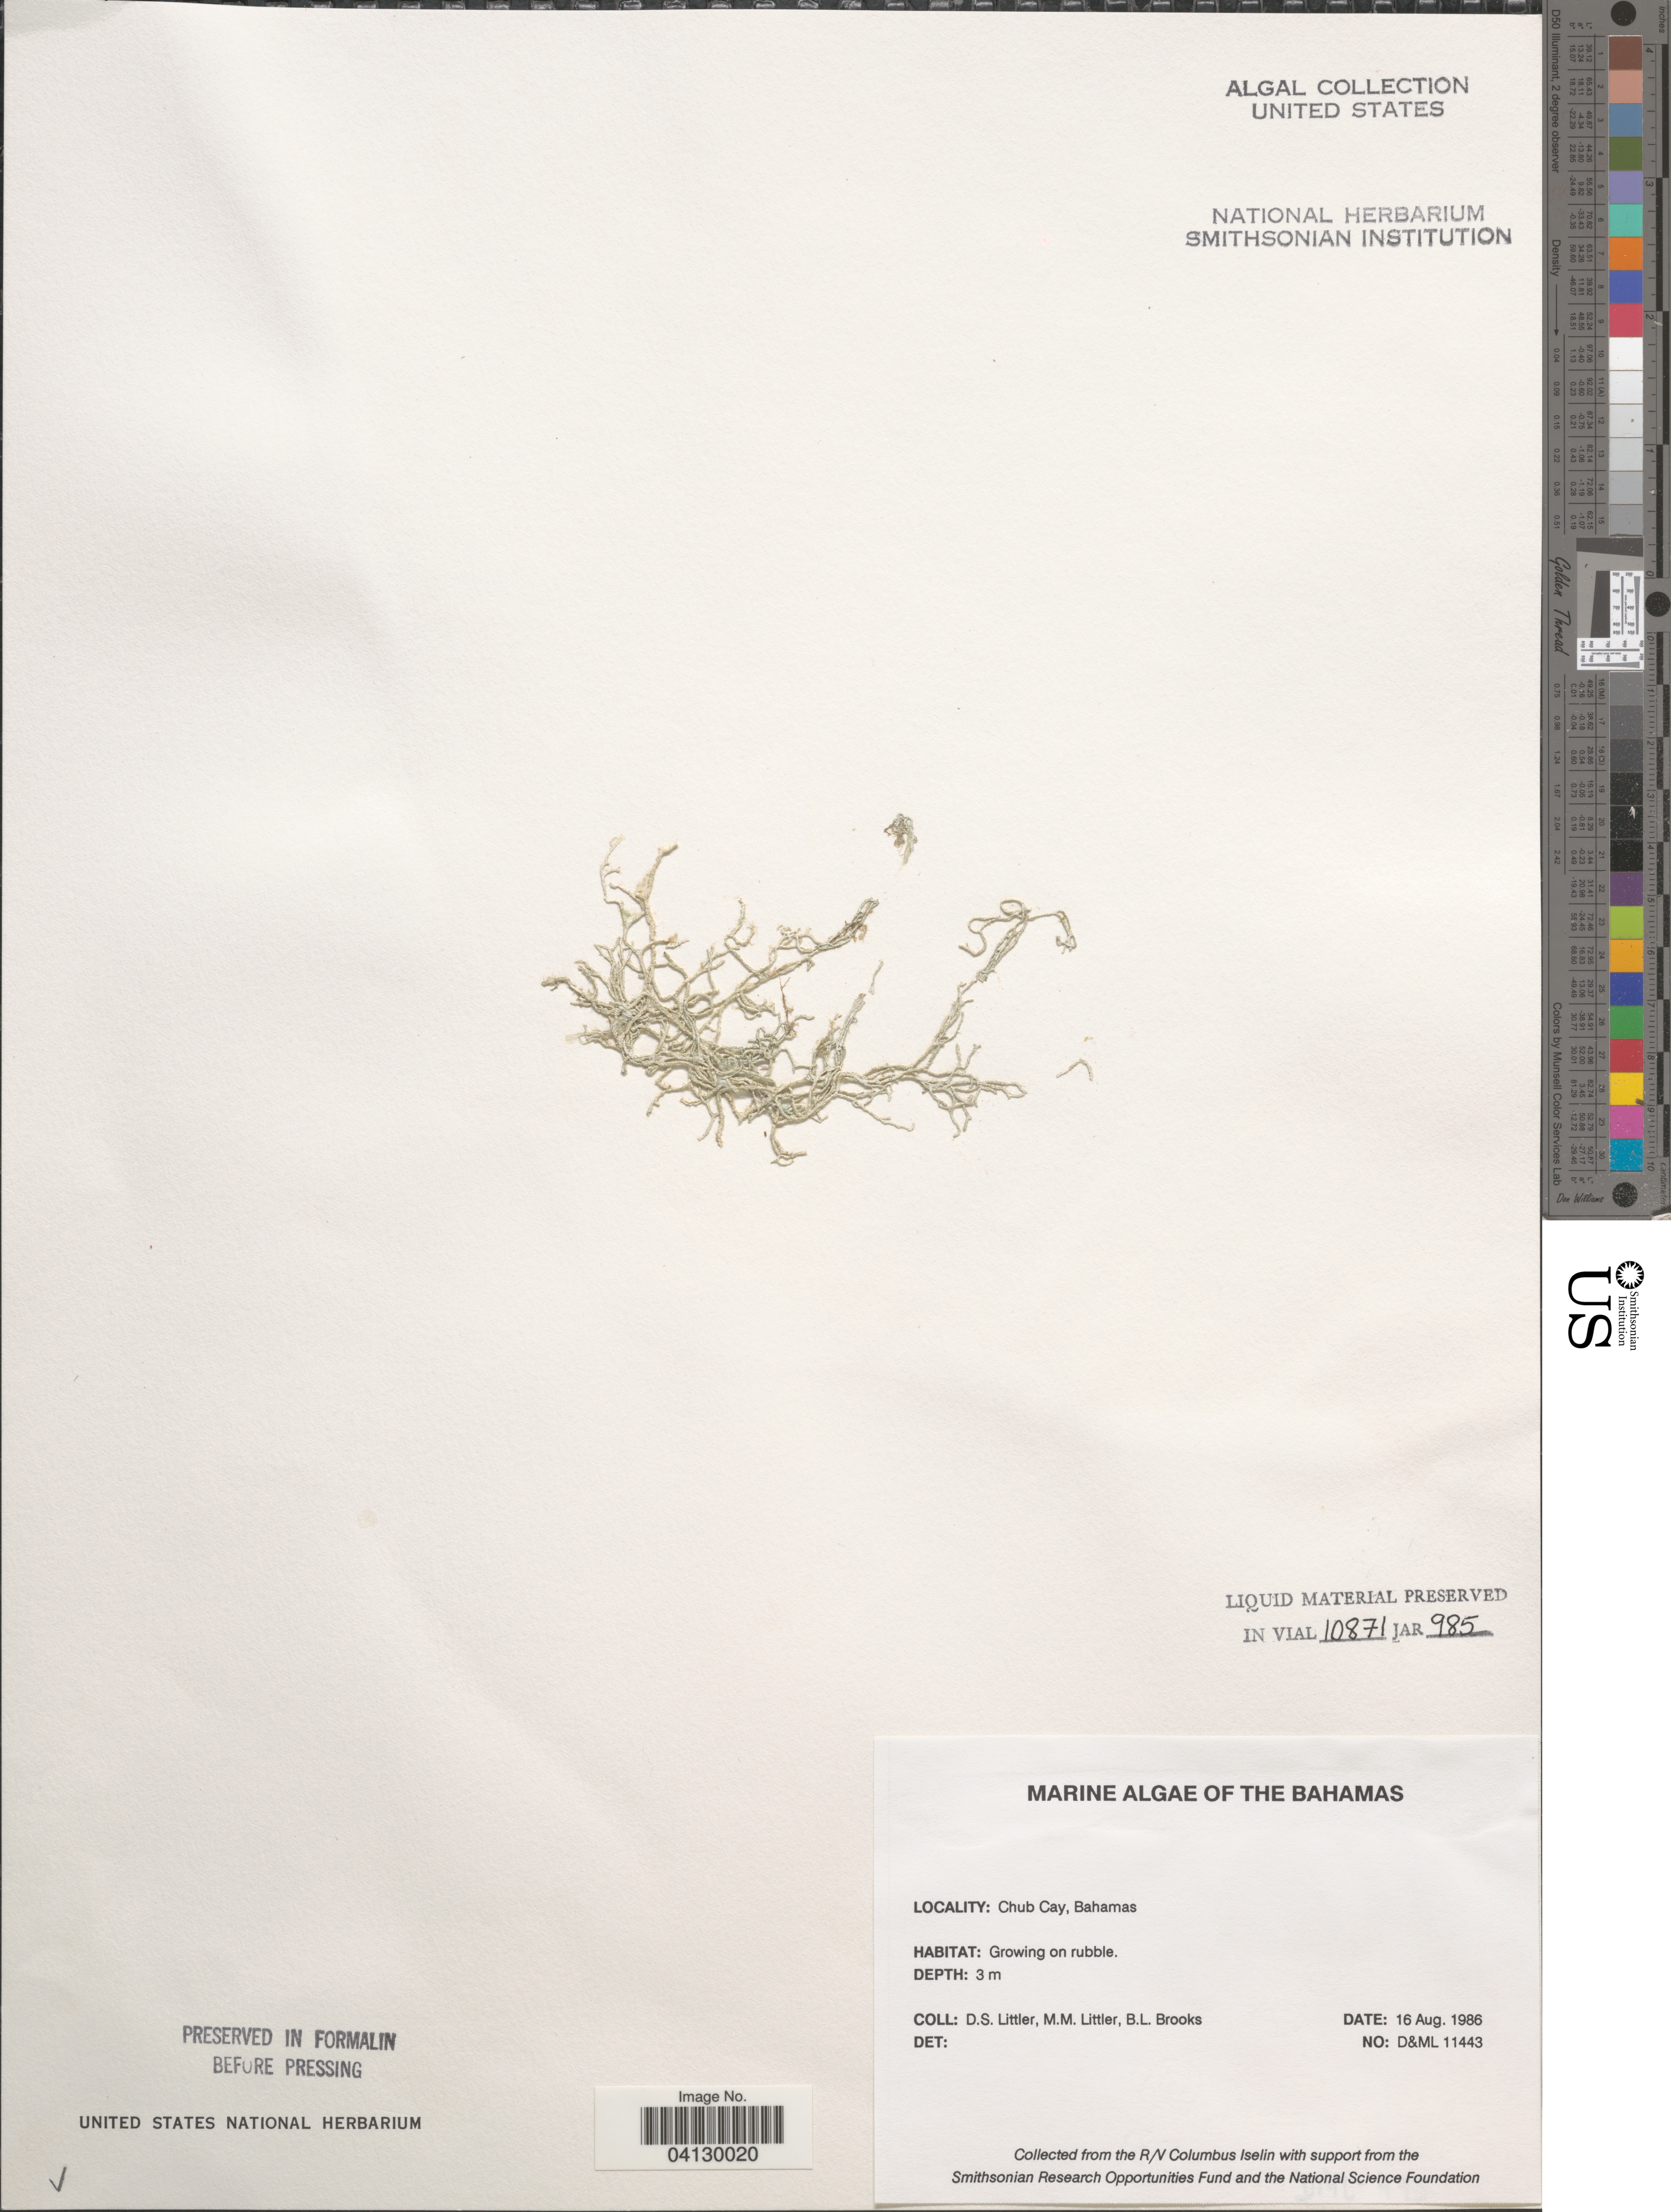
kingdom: Plantae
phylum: Rhodophyta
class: Florideophyceae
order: Corallinales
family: Corallinaceae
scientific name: Crustose Coralline Algae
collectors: D. S. Littler & B. Brooks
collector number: D&ML 11443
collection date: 1986-08-16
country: Bahamas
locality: Chub Cay.